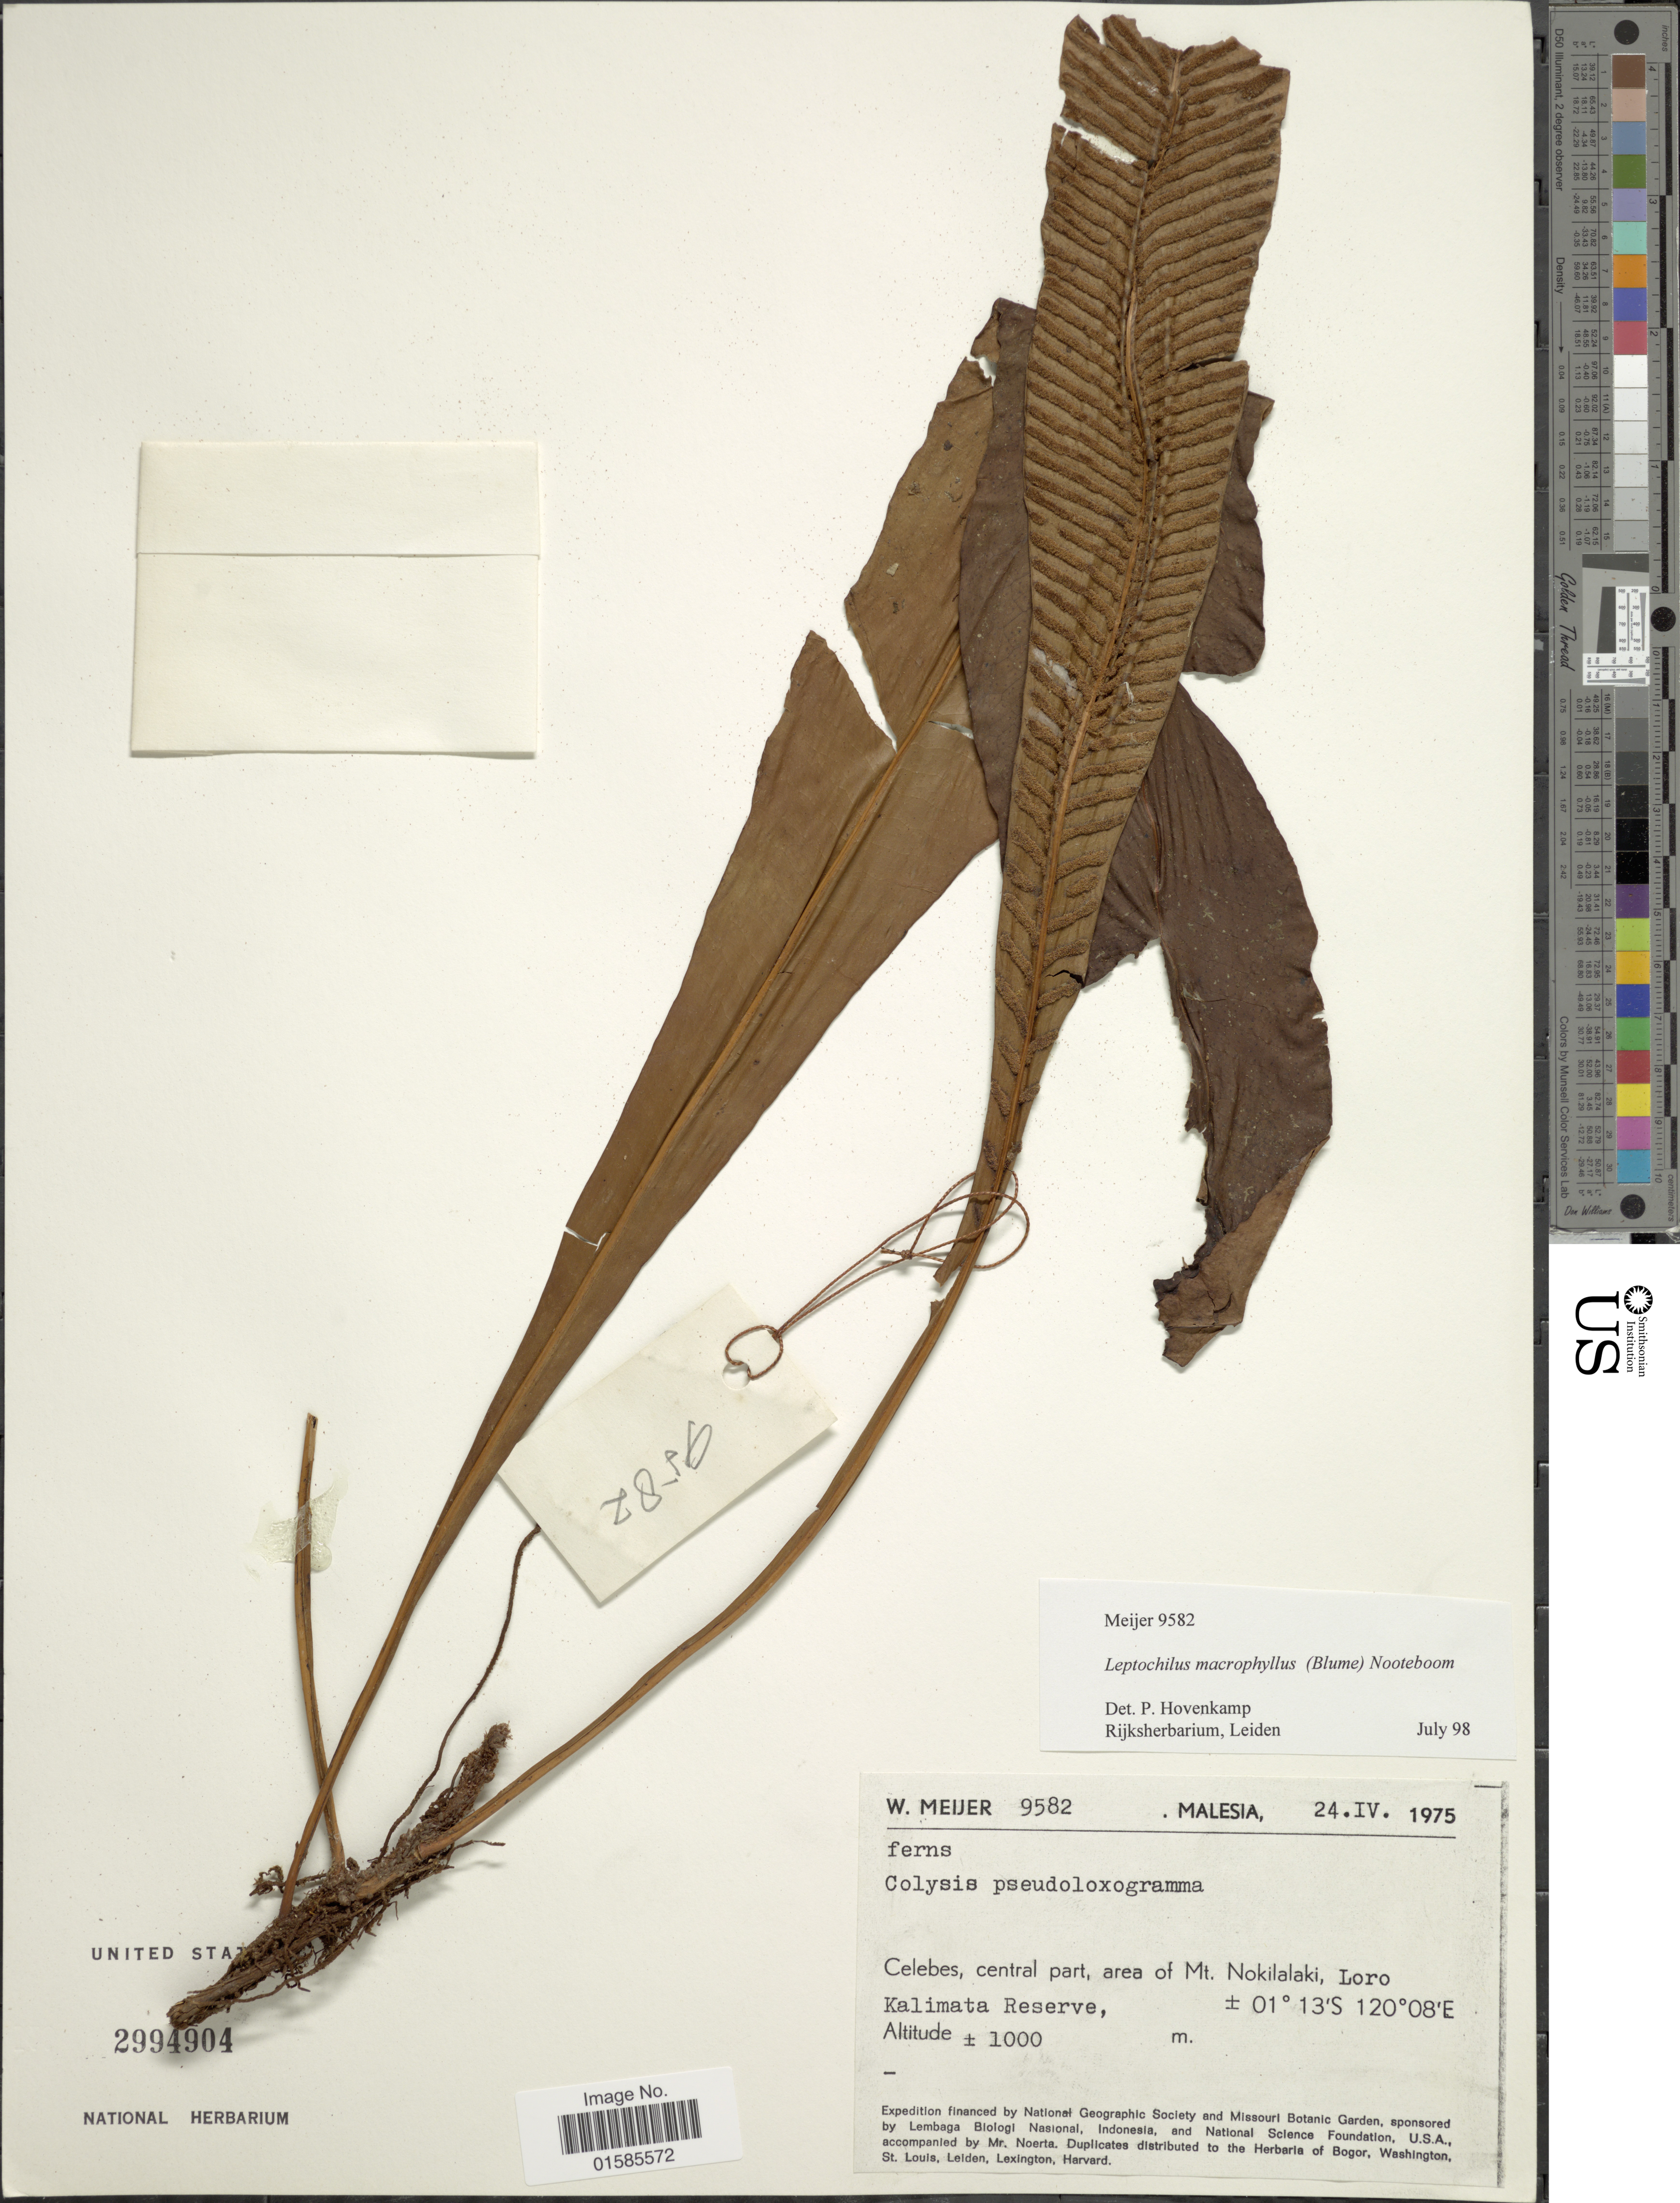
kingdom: Plantae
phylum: Tracheophyta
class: Polypodiopsida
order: Polypodiales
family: Polypodiaceae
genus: Leptochilus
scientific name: Leptochilus macrophyllus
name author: (Blume) Noot.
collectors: W. Meijer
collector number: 9582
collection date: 1975-04-24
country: Malaysia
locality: Malesia, Celebes, central part, area of Mt. Nokilalaki, Loro, Kalimata Reserve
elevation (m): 1000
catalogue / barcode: US 2994904